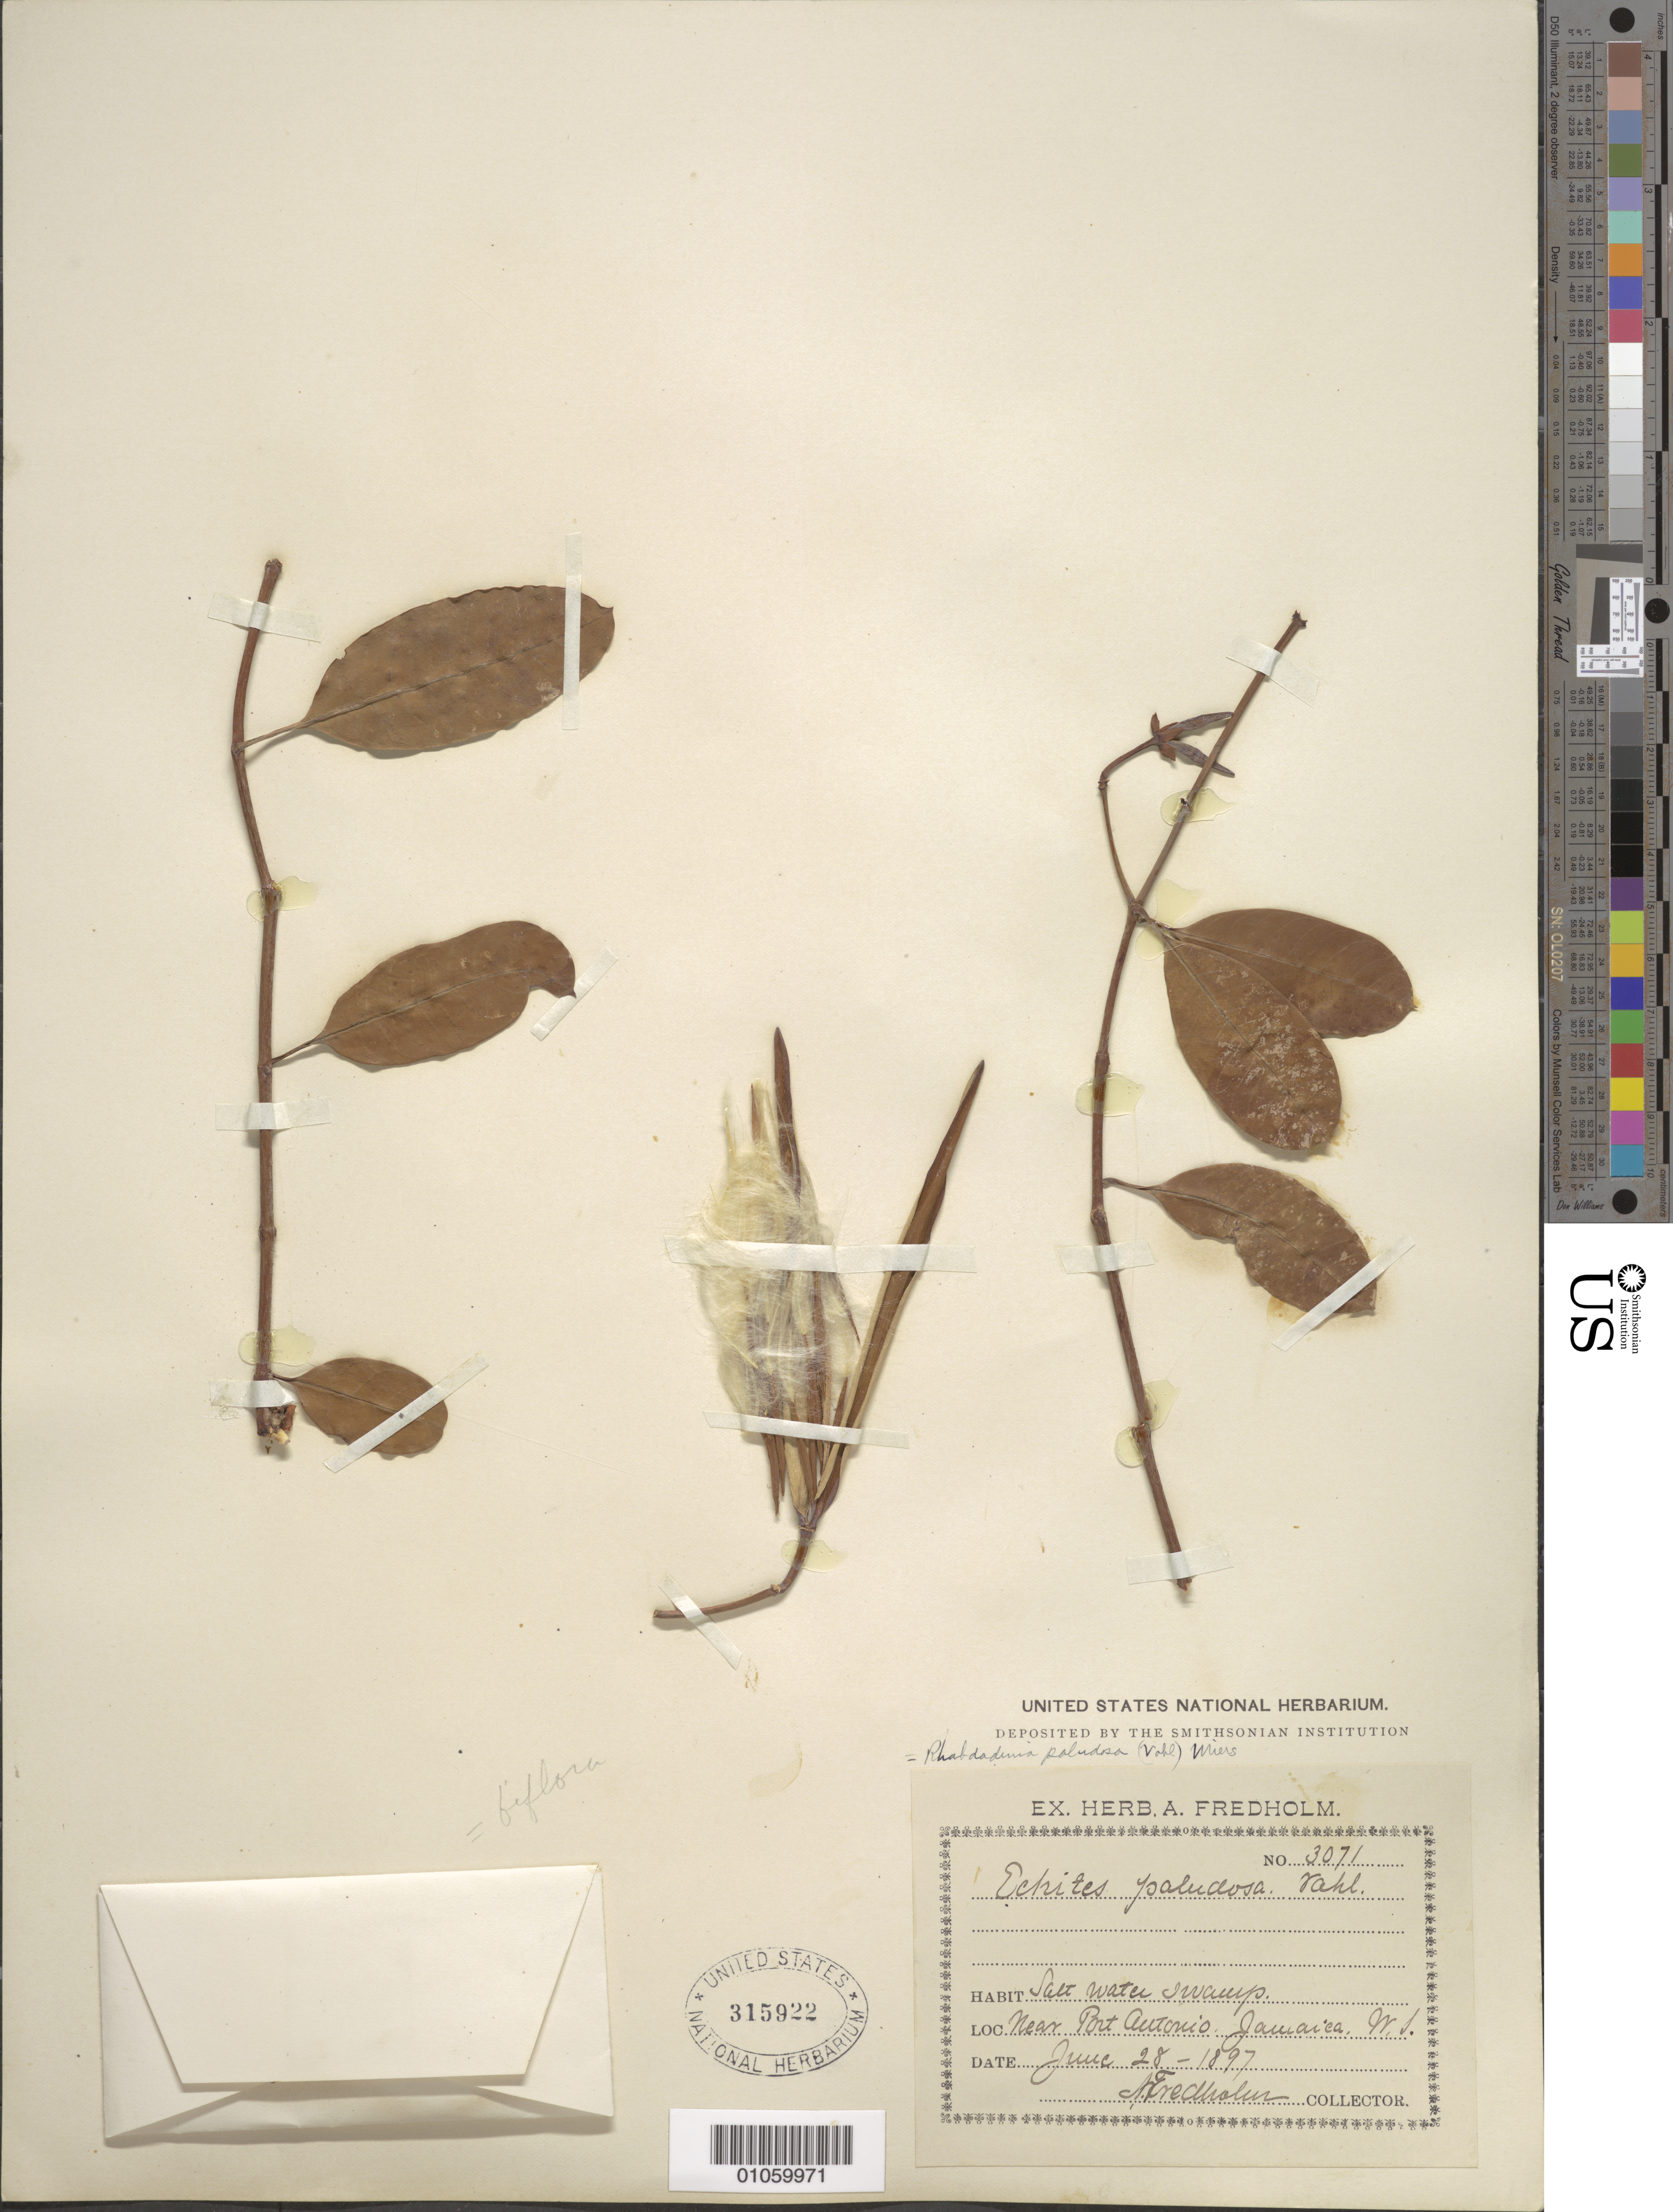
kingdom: Plantae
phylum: Tracheophyta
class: Magnoliopsida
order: Gentianales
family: Apocynaceae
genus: Rhabdadenia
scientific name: Rhabdadenia biflora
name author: (Jacq.) Müll. Arg.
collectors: A. Fredholm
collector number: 3071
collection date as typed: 28 Jun 1897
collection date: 1897-06-28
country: Jamaica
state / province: Portland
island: Jamaica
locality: Saltwater swamp near Port Antonio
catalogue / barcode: US 315922